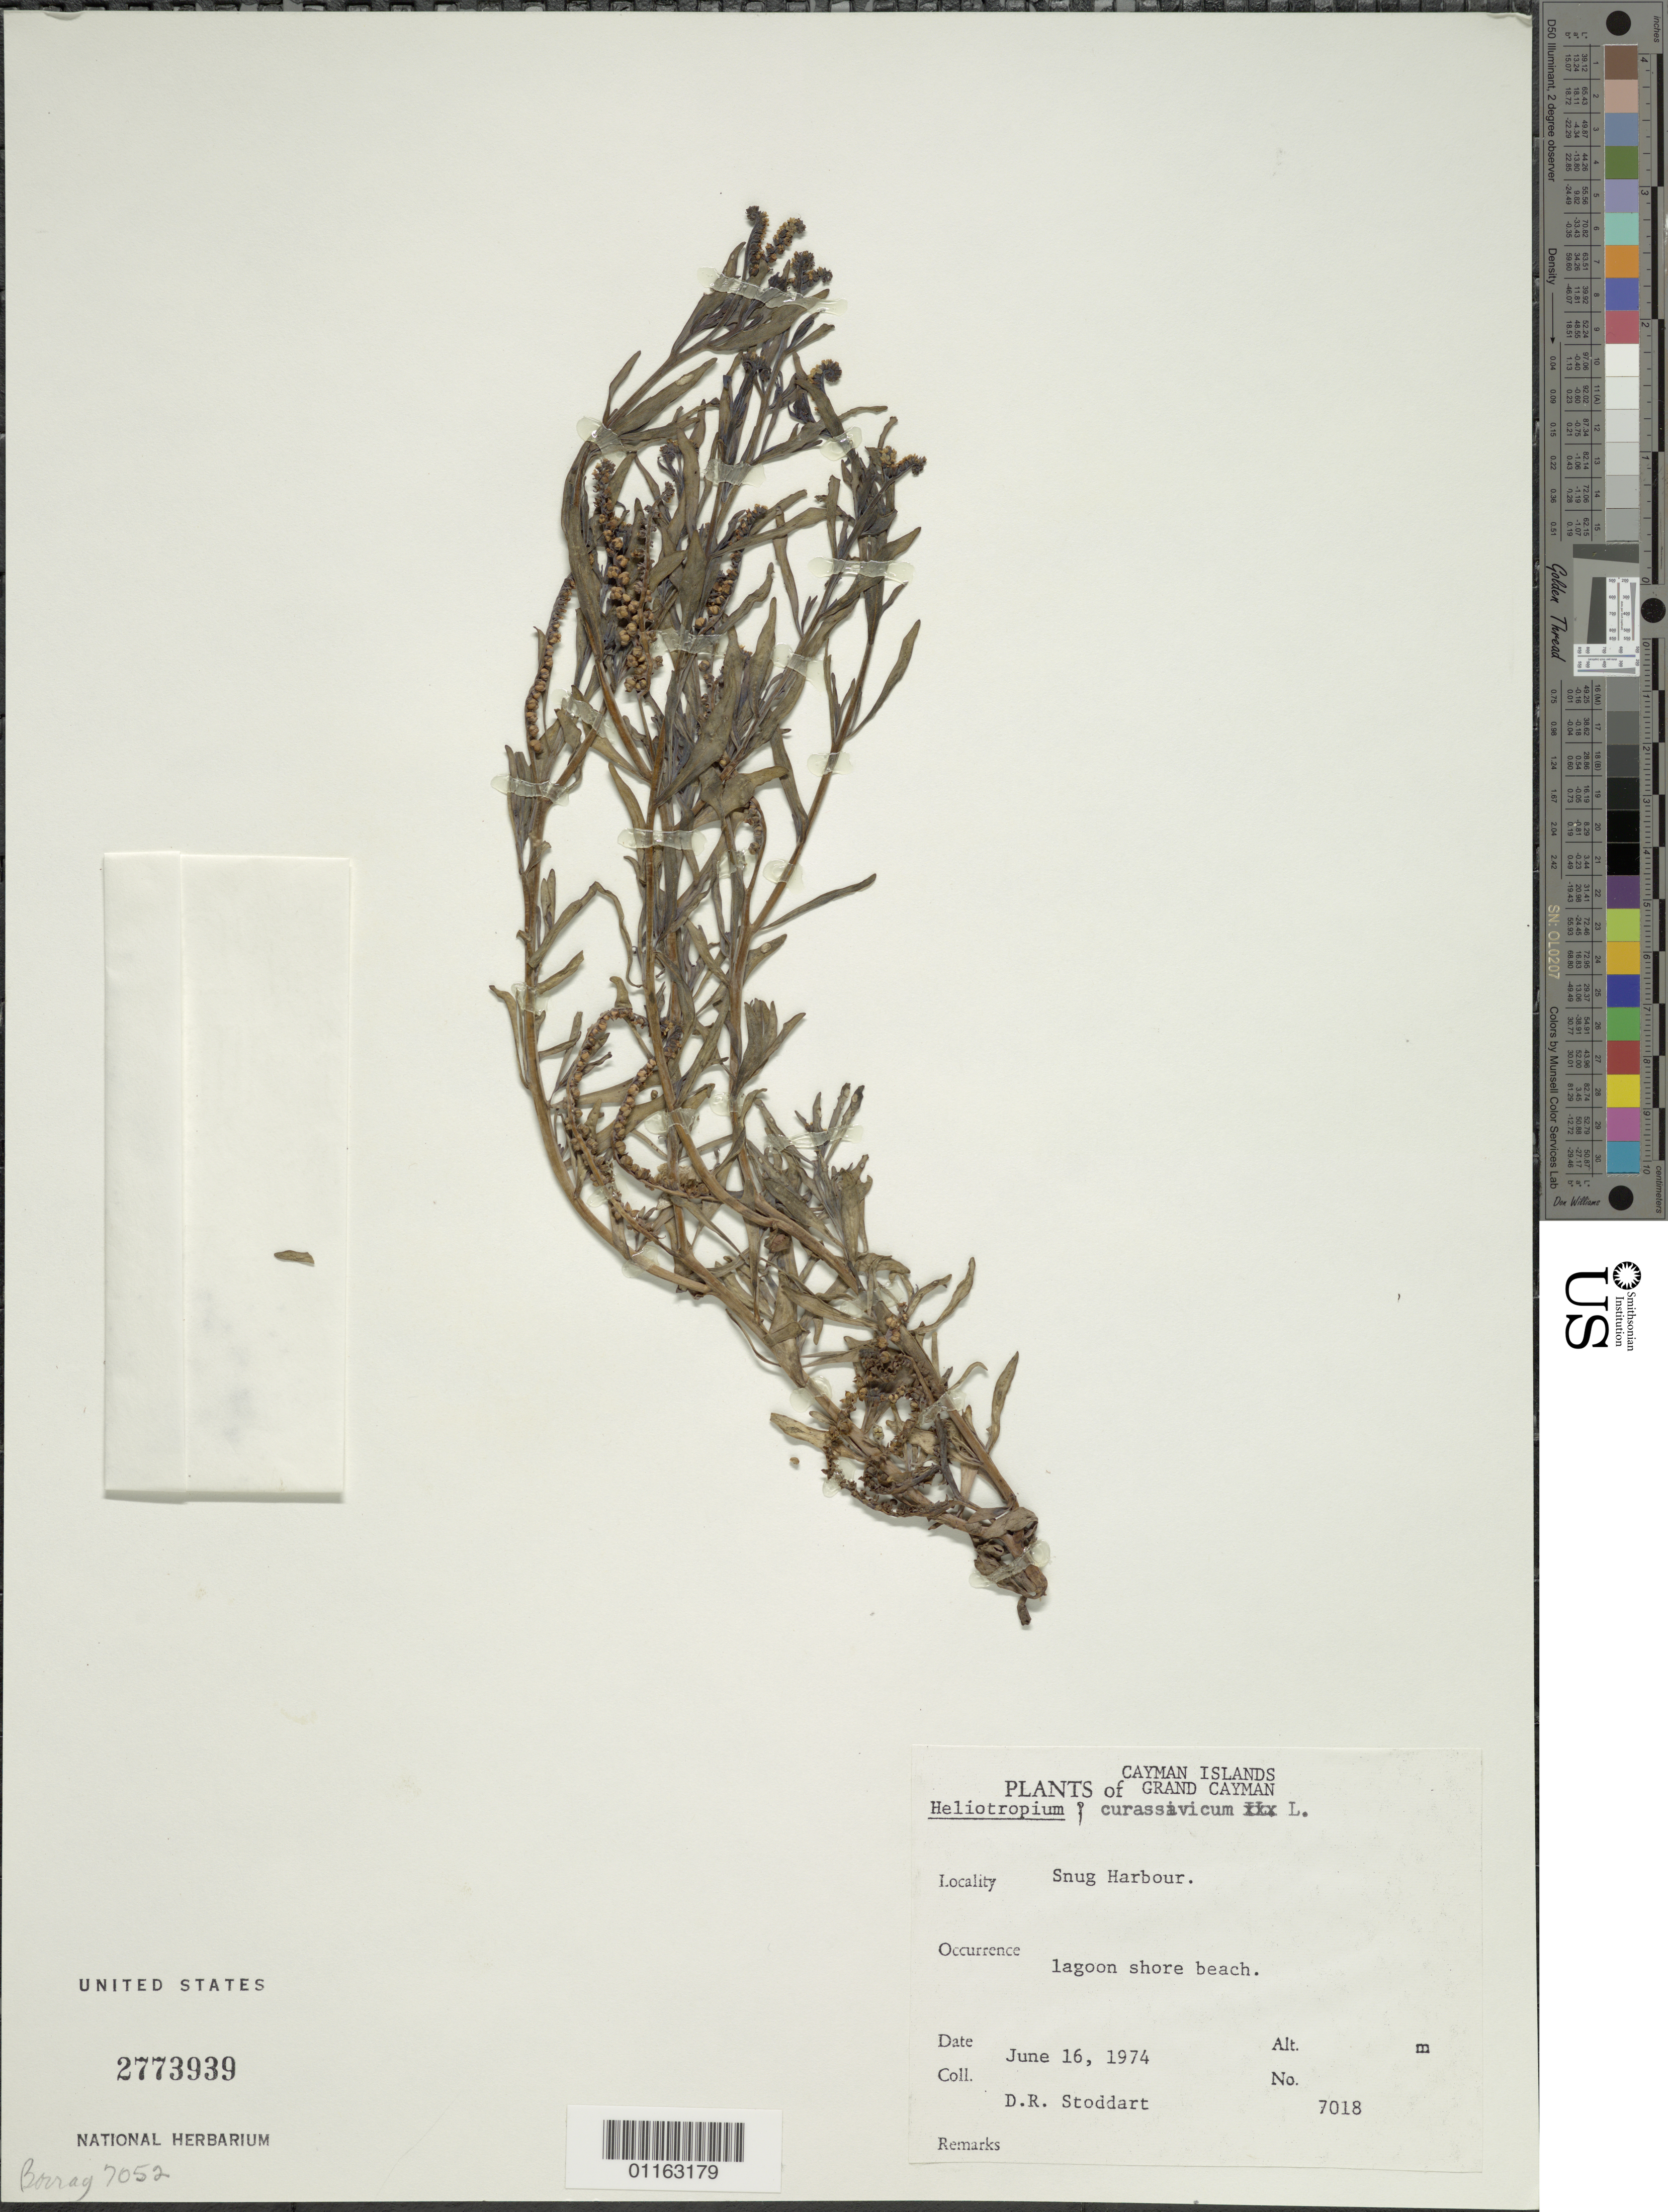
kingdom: Plantae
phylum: Tracheophyta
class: Magnoliopsida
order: Boraginales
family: Heliotropiaceae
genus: Heliotropium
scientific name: Heliotropium curassavicum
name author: L.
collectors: D. R. Stoddart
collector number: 7018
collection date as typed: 16 Jun 1974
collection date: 1974-06-16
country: Jamaica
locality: Snug Harbor; Lagoon Shore Beach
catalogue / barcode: US 2773939